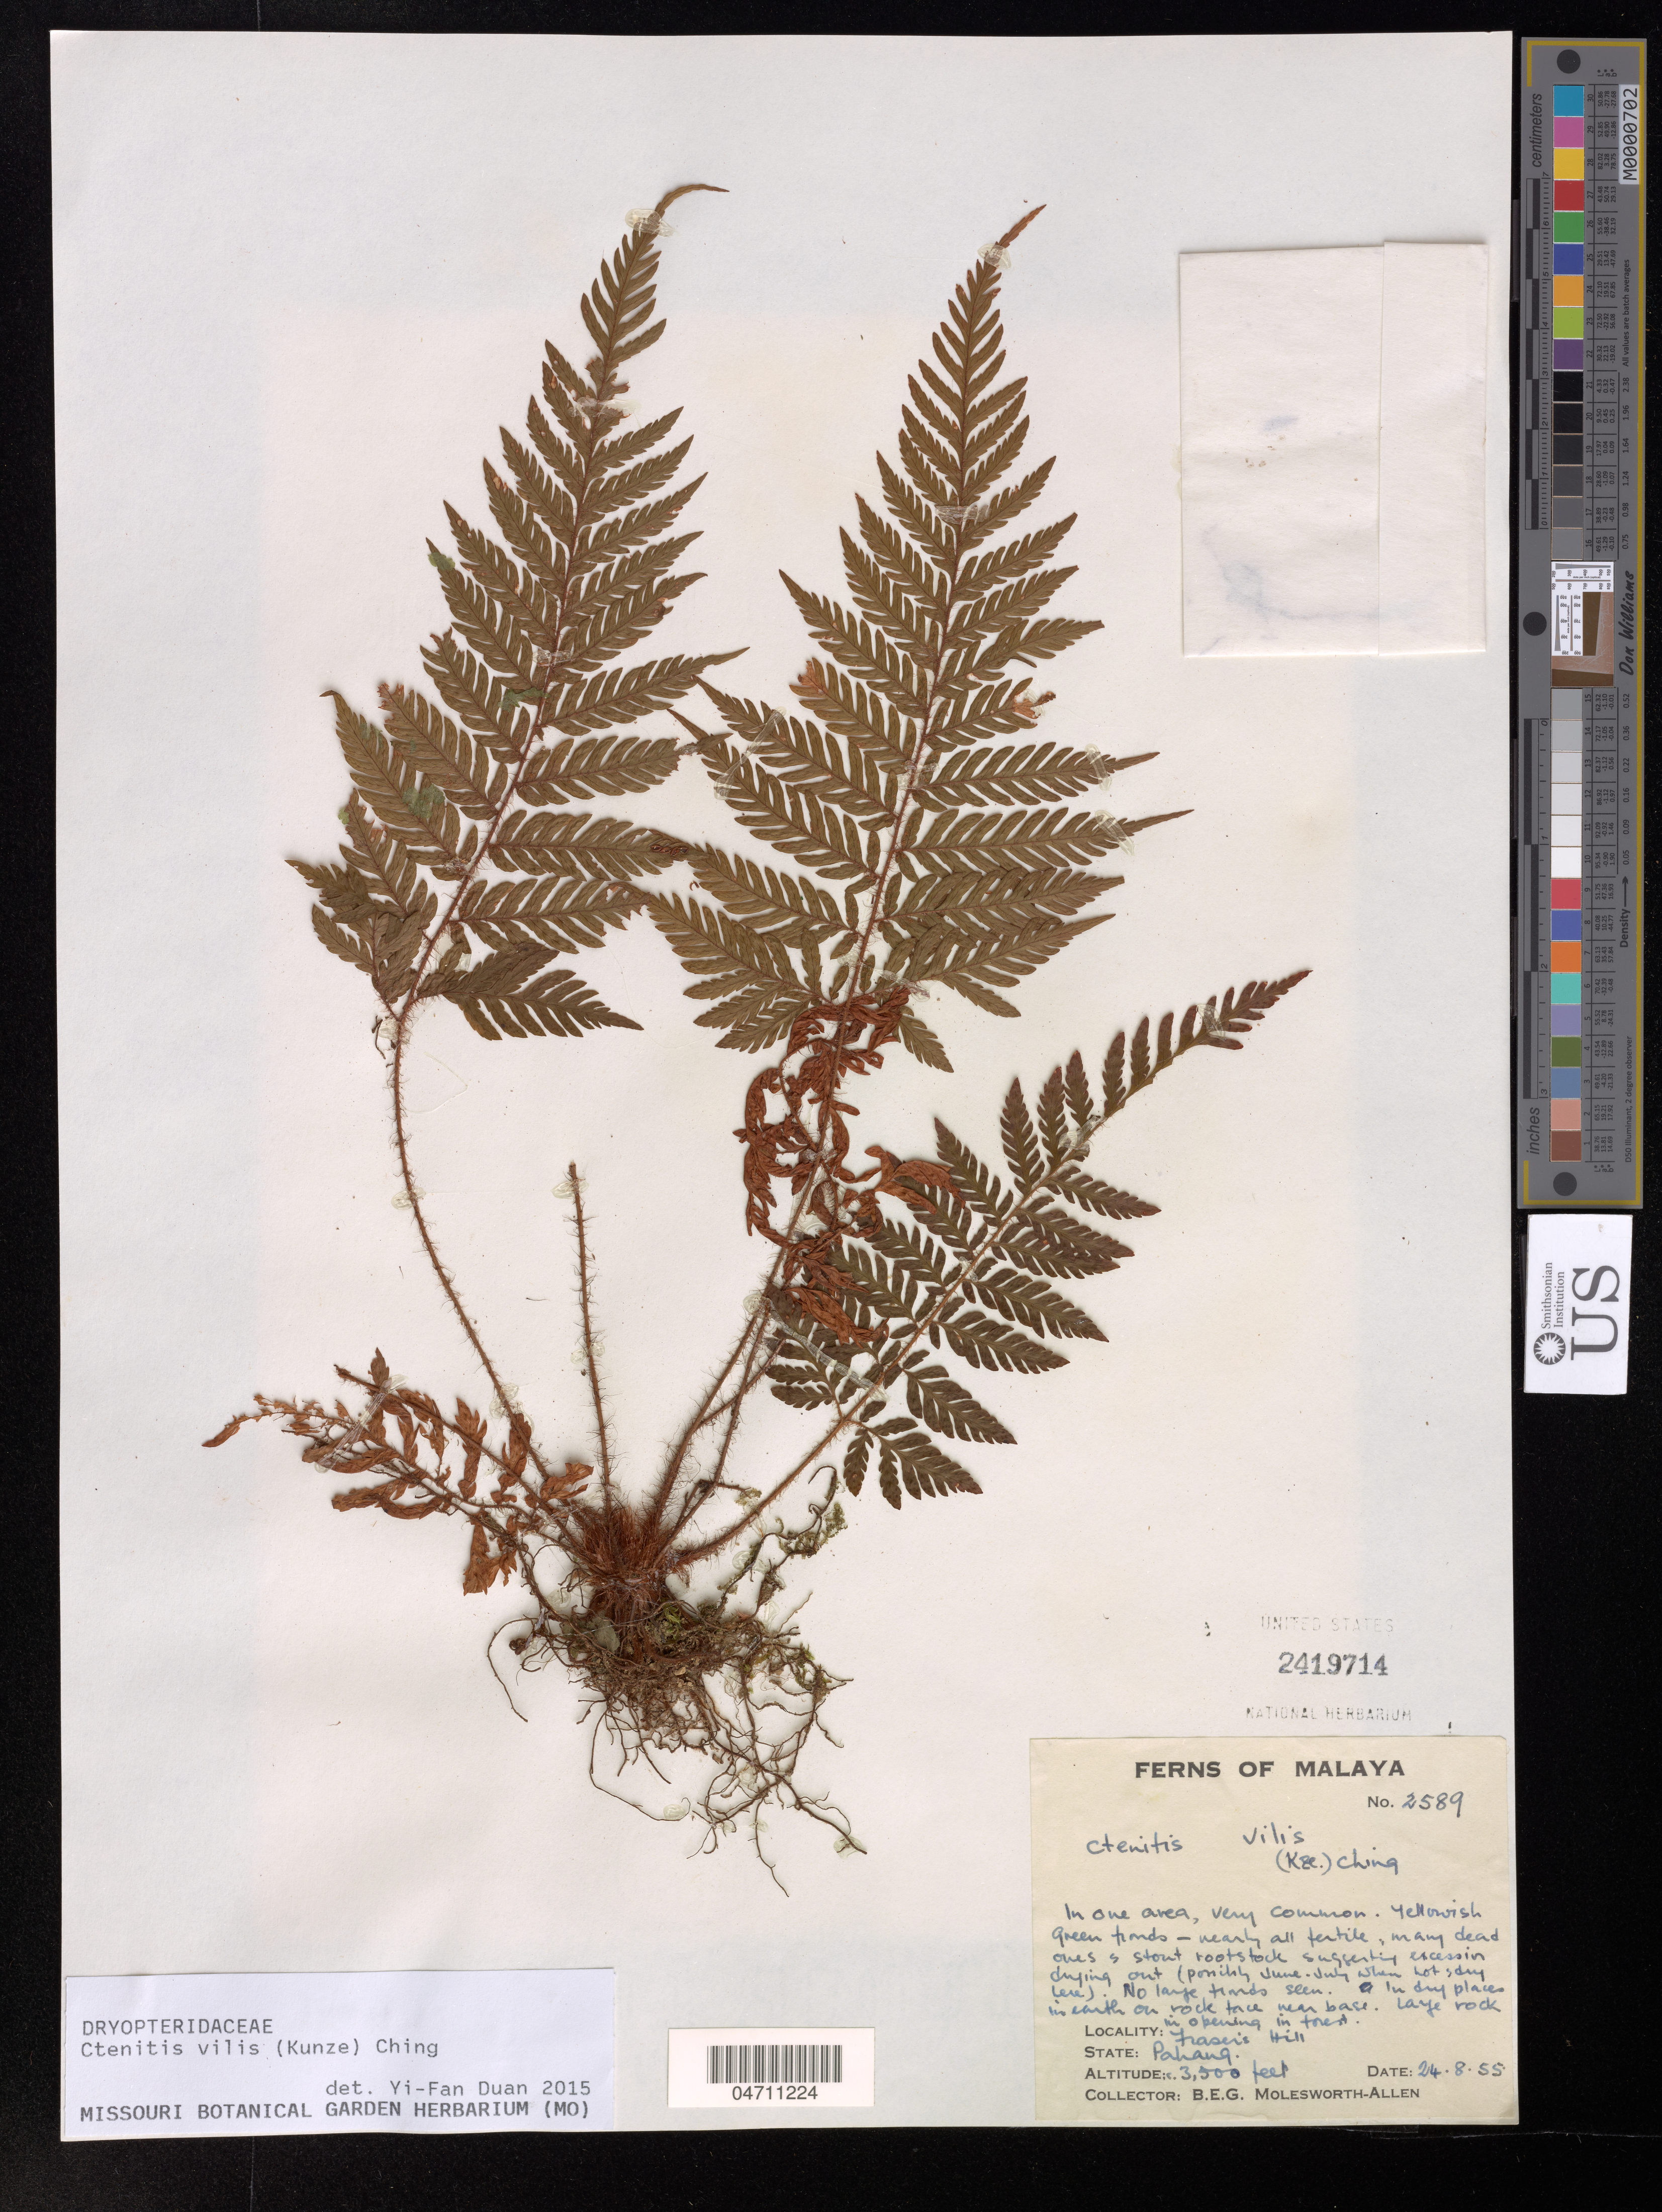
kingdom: Plantae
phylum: Tracheophyta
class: Polypodiopsida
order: Polypodiales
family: Dryopteridaceae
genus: Ctenitis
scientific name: Ctenitis vilis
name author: (Kunze) Ching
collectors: B. E. G. Molesworth-Allen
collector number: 2589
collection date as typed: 24 Aug55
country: Malaysia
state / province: Pahang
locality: Fraser's Hills.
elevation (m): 1067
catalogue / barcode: US 2419714